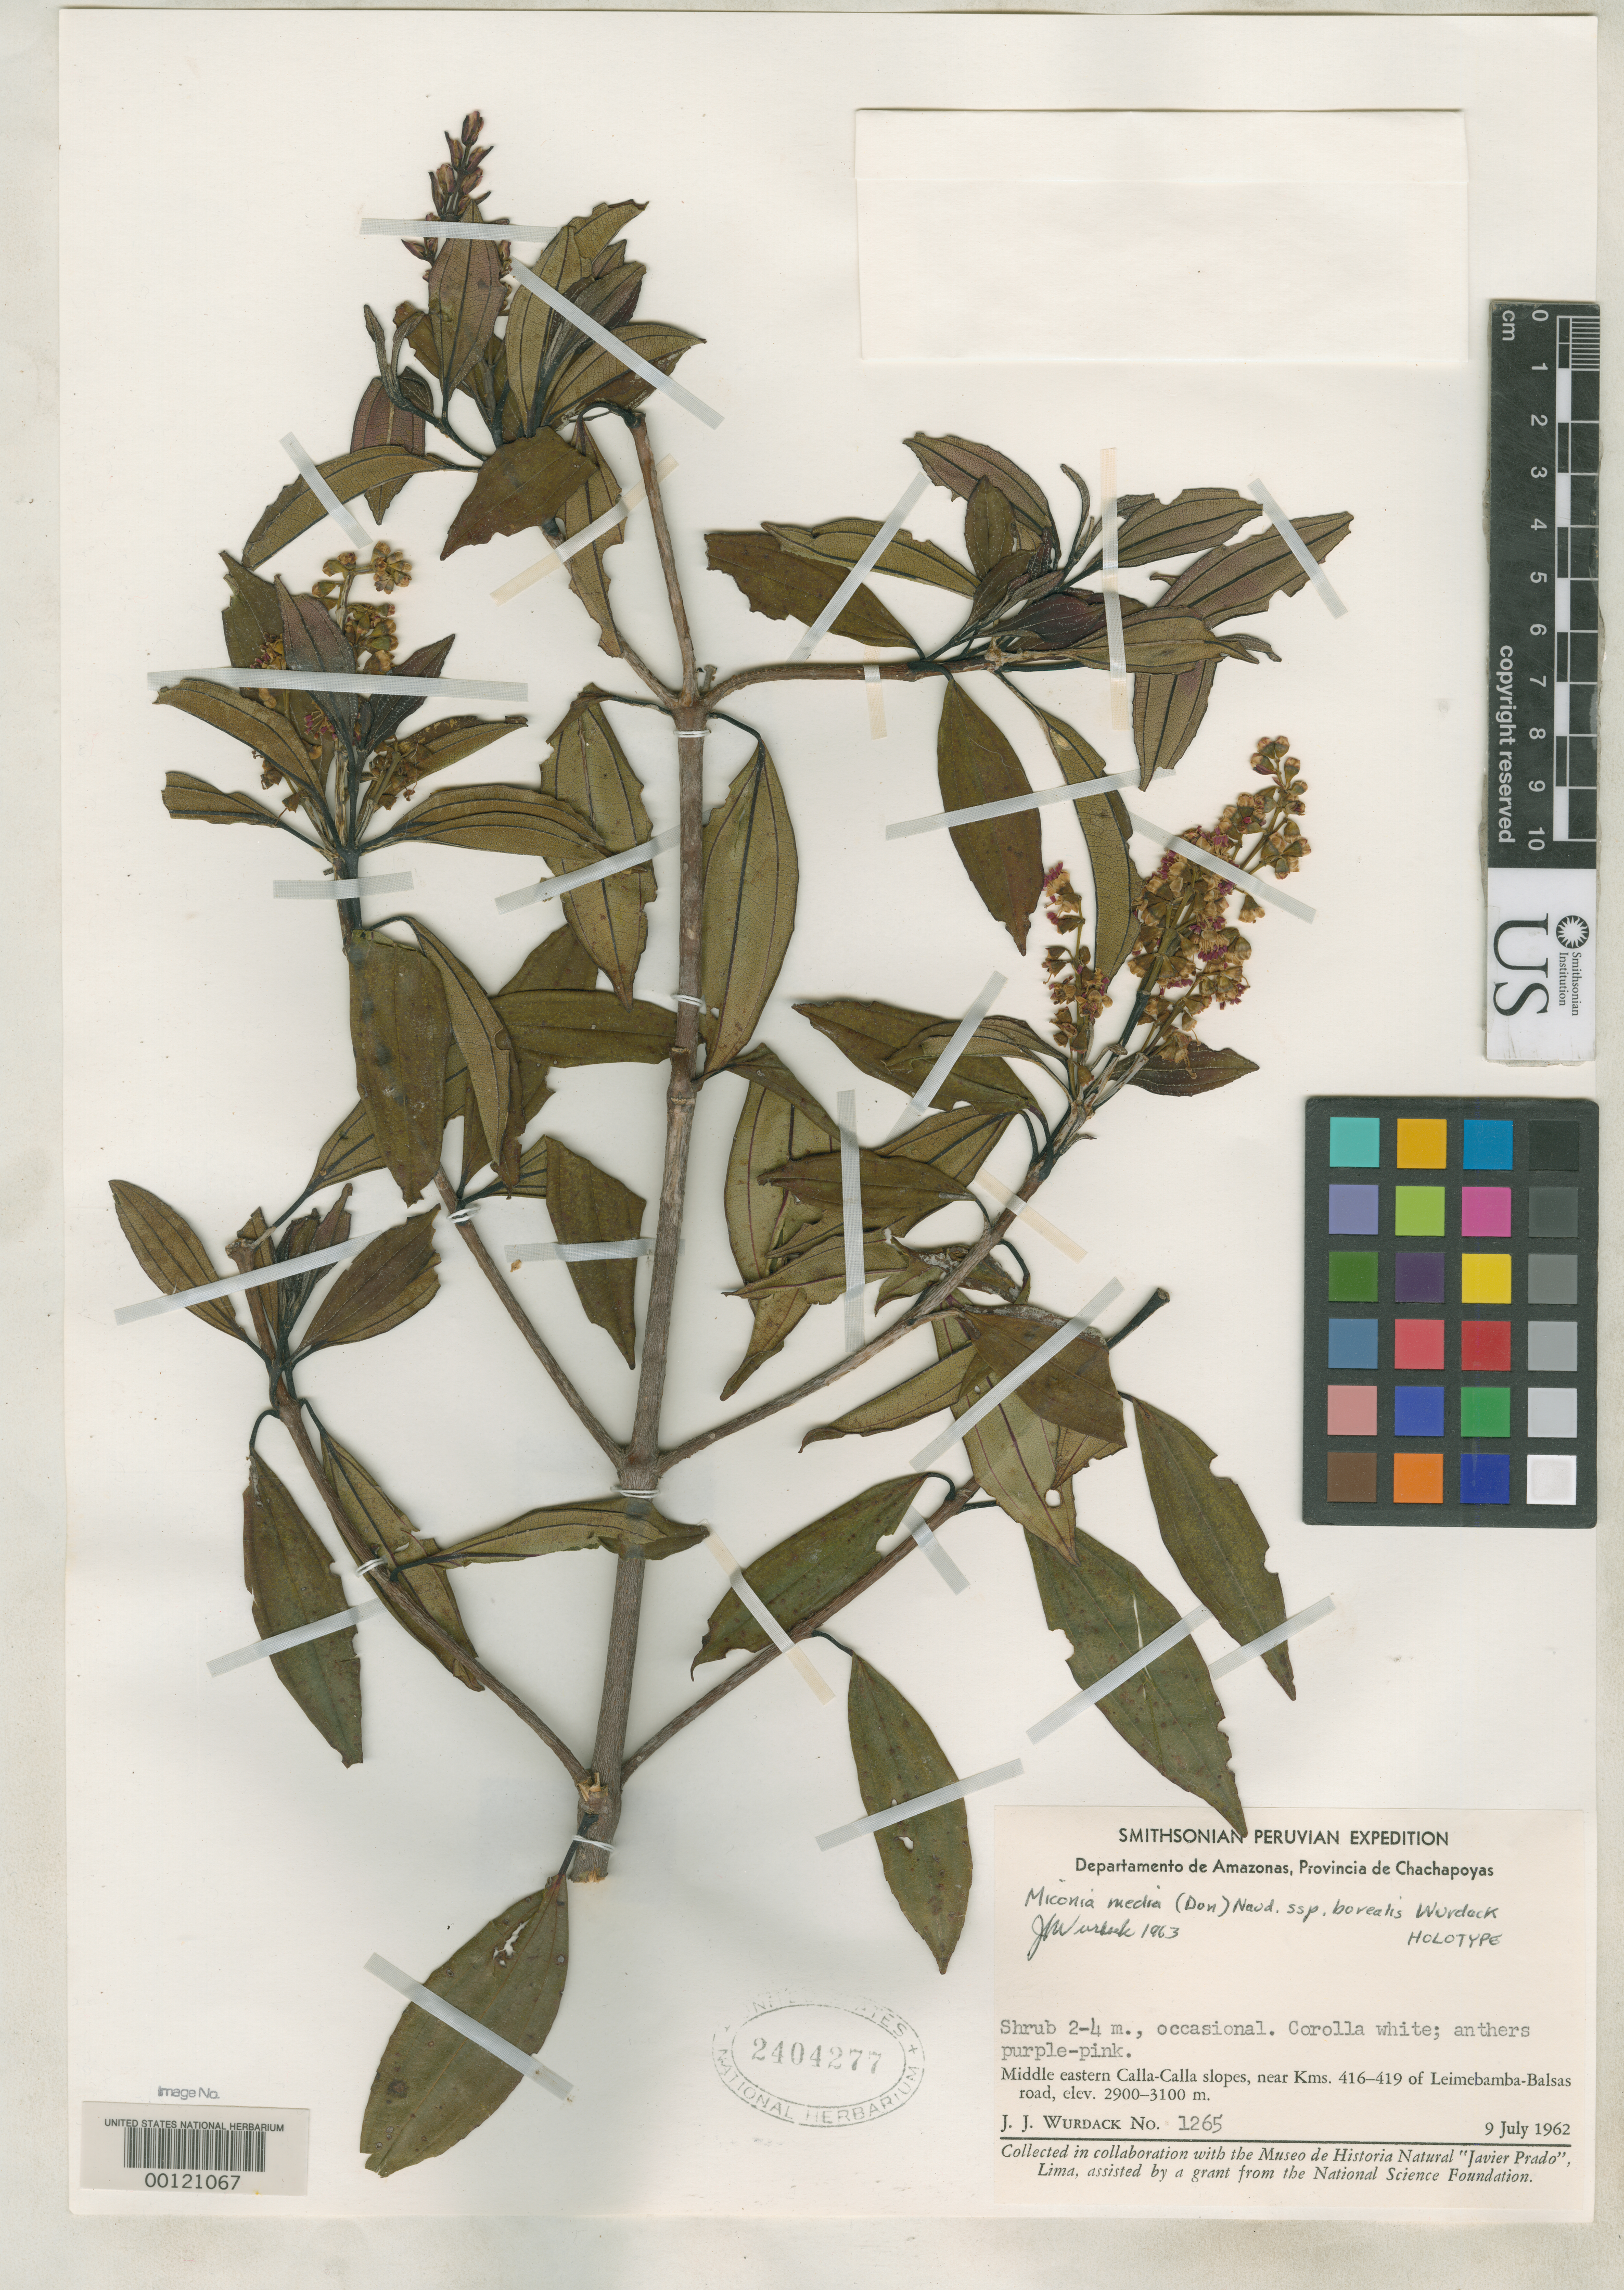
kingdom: Plantae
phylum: Tracheophyta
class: Magnoliopsida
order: Myrtales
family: Melastomataceae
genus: Miconia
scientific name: Miconia media subsp. borealis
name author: Wurdack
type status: Holotype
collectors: J. J. Wurdack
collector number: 1265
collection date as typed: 09 Jul 1962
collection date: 1962-07-09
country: Peru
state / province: Amazonas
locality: Calla-Calla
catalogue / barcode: US 2404277